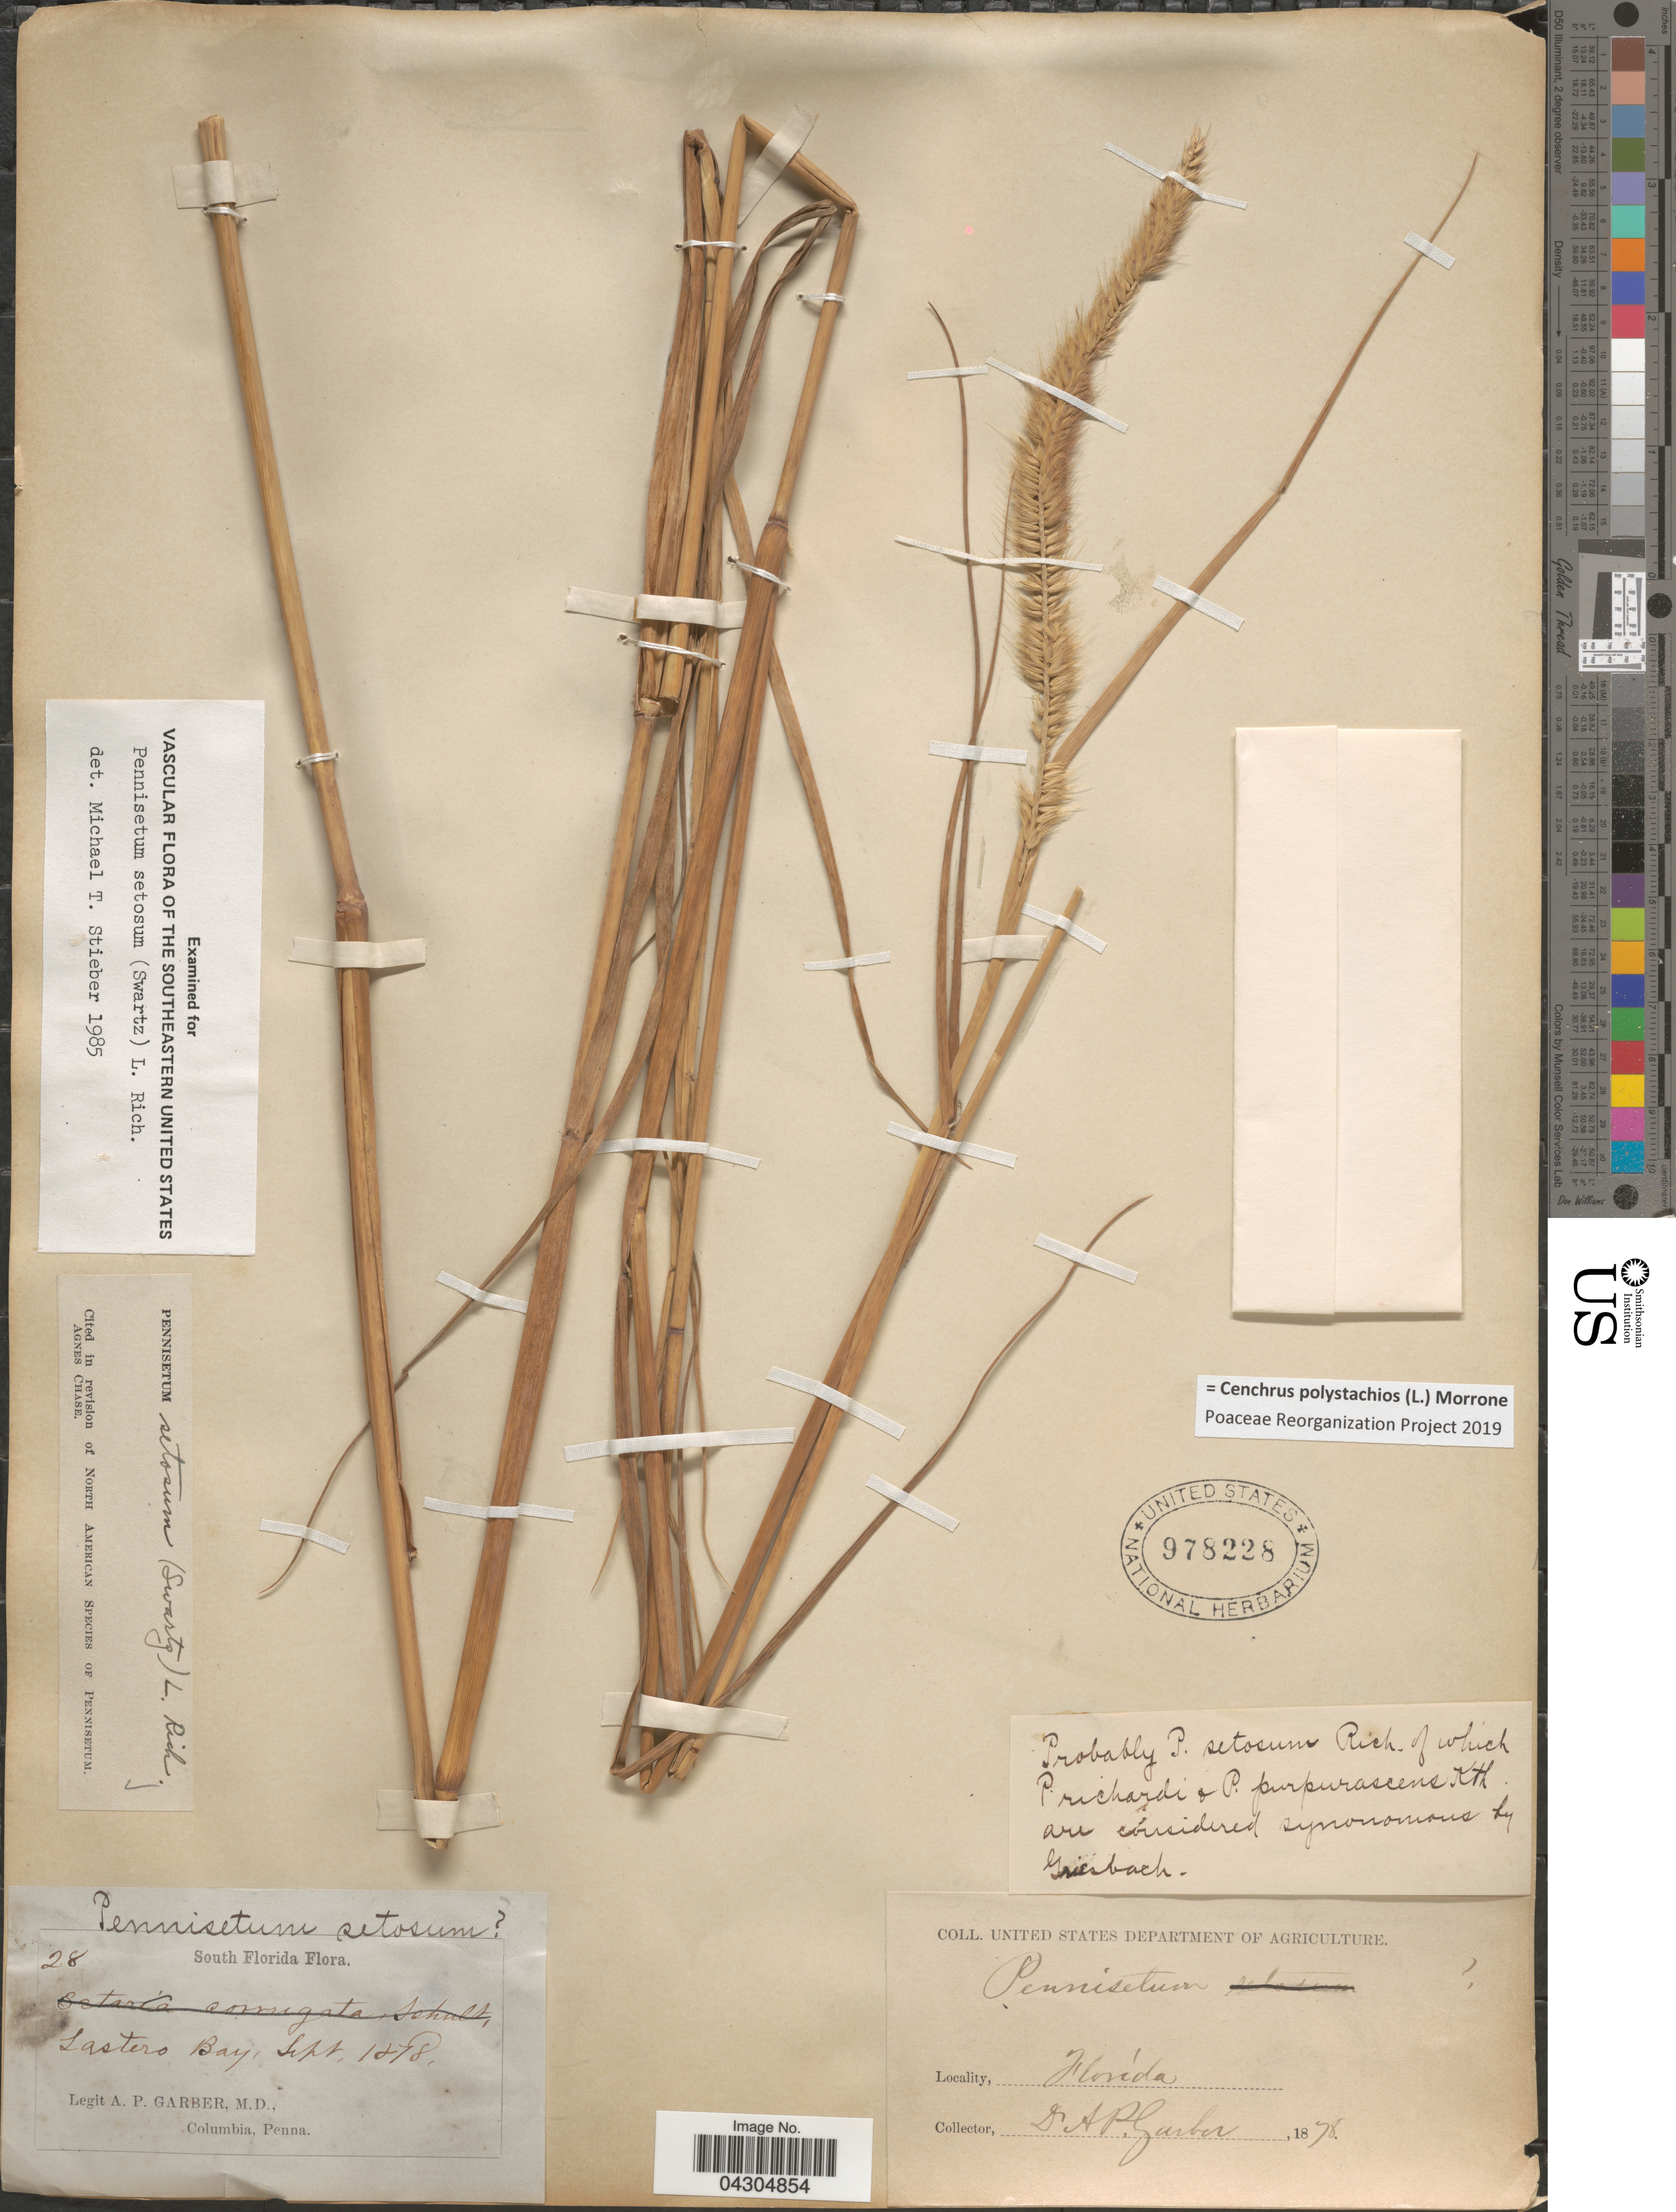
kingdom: Plantae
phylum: Tracheophyta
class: Liliopsida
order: Poales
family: Poaceae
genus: Cenchrus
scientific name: Cenchrus polystachios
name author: (L.) Morrone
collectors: A. P. Garber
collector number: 28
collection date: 1878-09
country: United States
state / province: Florida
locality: South Florida. Lastero Bay.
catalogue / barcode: US 978228